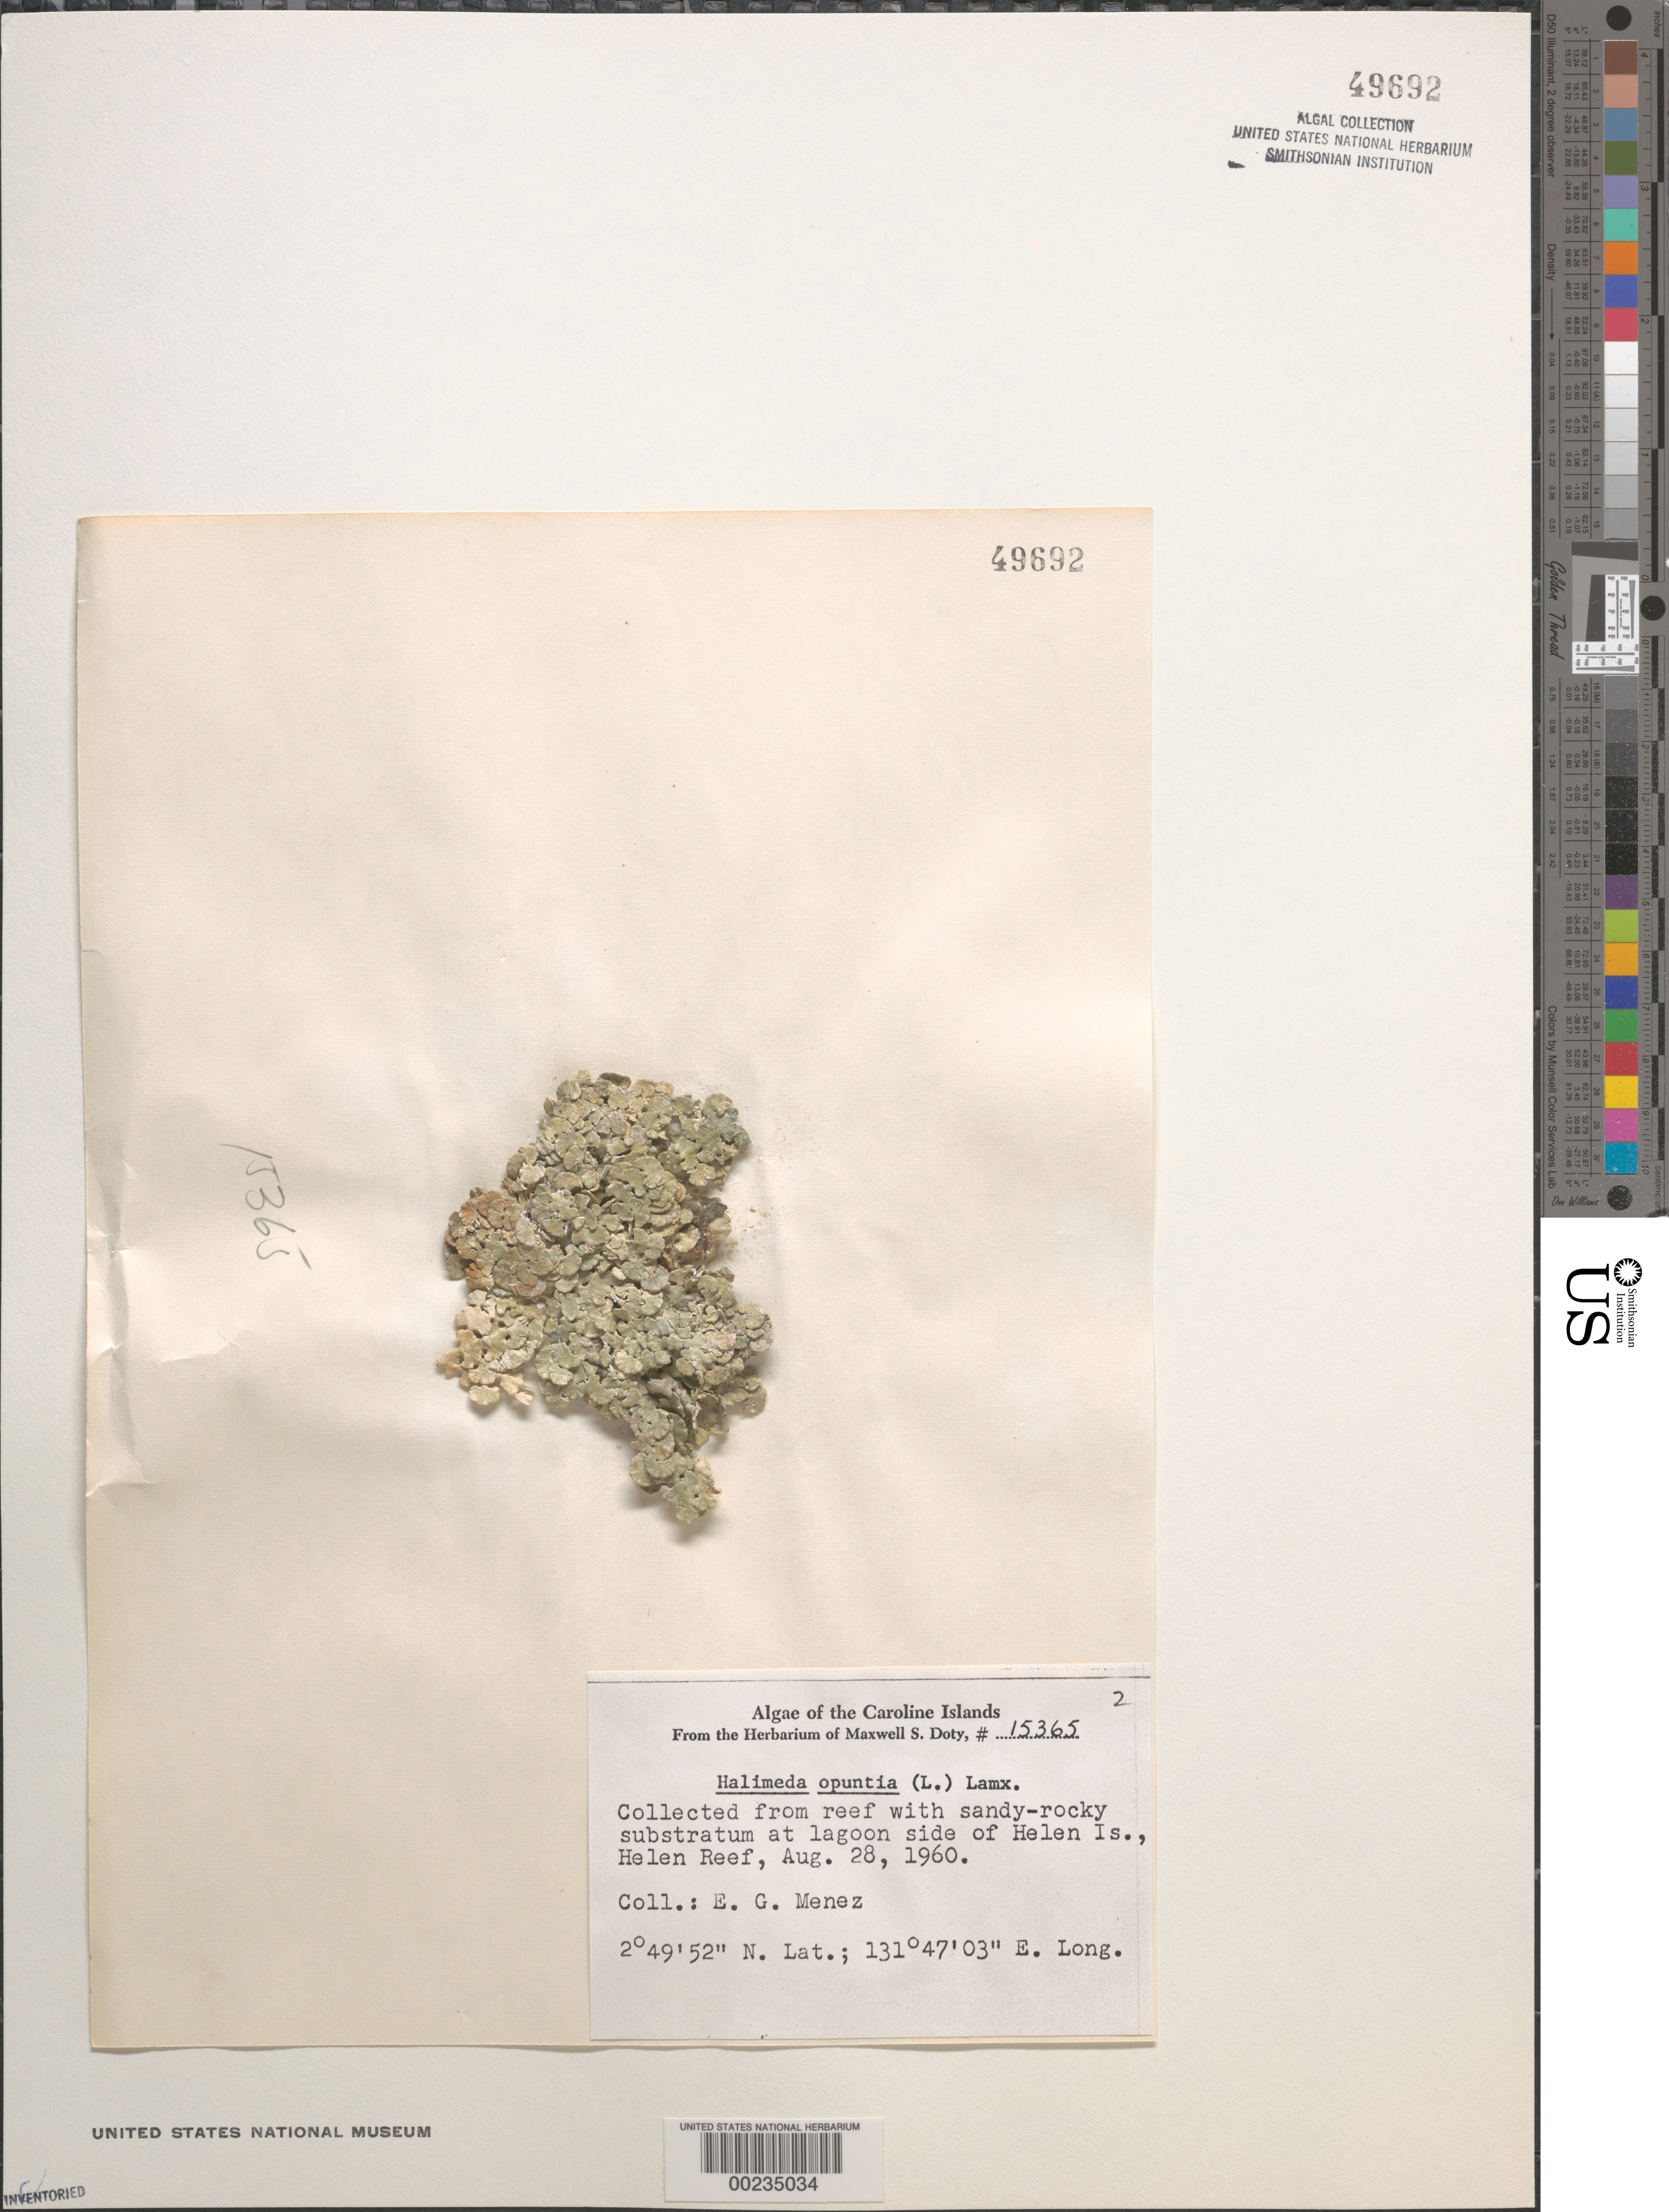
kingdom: Plantae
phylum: Chlorophyta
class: Ulvophyceae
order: Bryopsidales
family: Halimedaceae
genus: Halimeda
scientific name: Halimeda opuntia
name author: (L.) J.V.Lamouroux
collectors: Meñez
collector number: MSD 15365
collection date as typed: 28 Aug 1960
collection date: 1960-08-28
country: Palau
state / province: Belau Outliers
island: Helen Atoll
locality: Helen Reef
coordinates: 2 49' 52" N, 131 47' 03" E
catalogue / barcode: US 49692